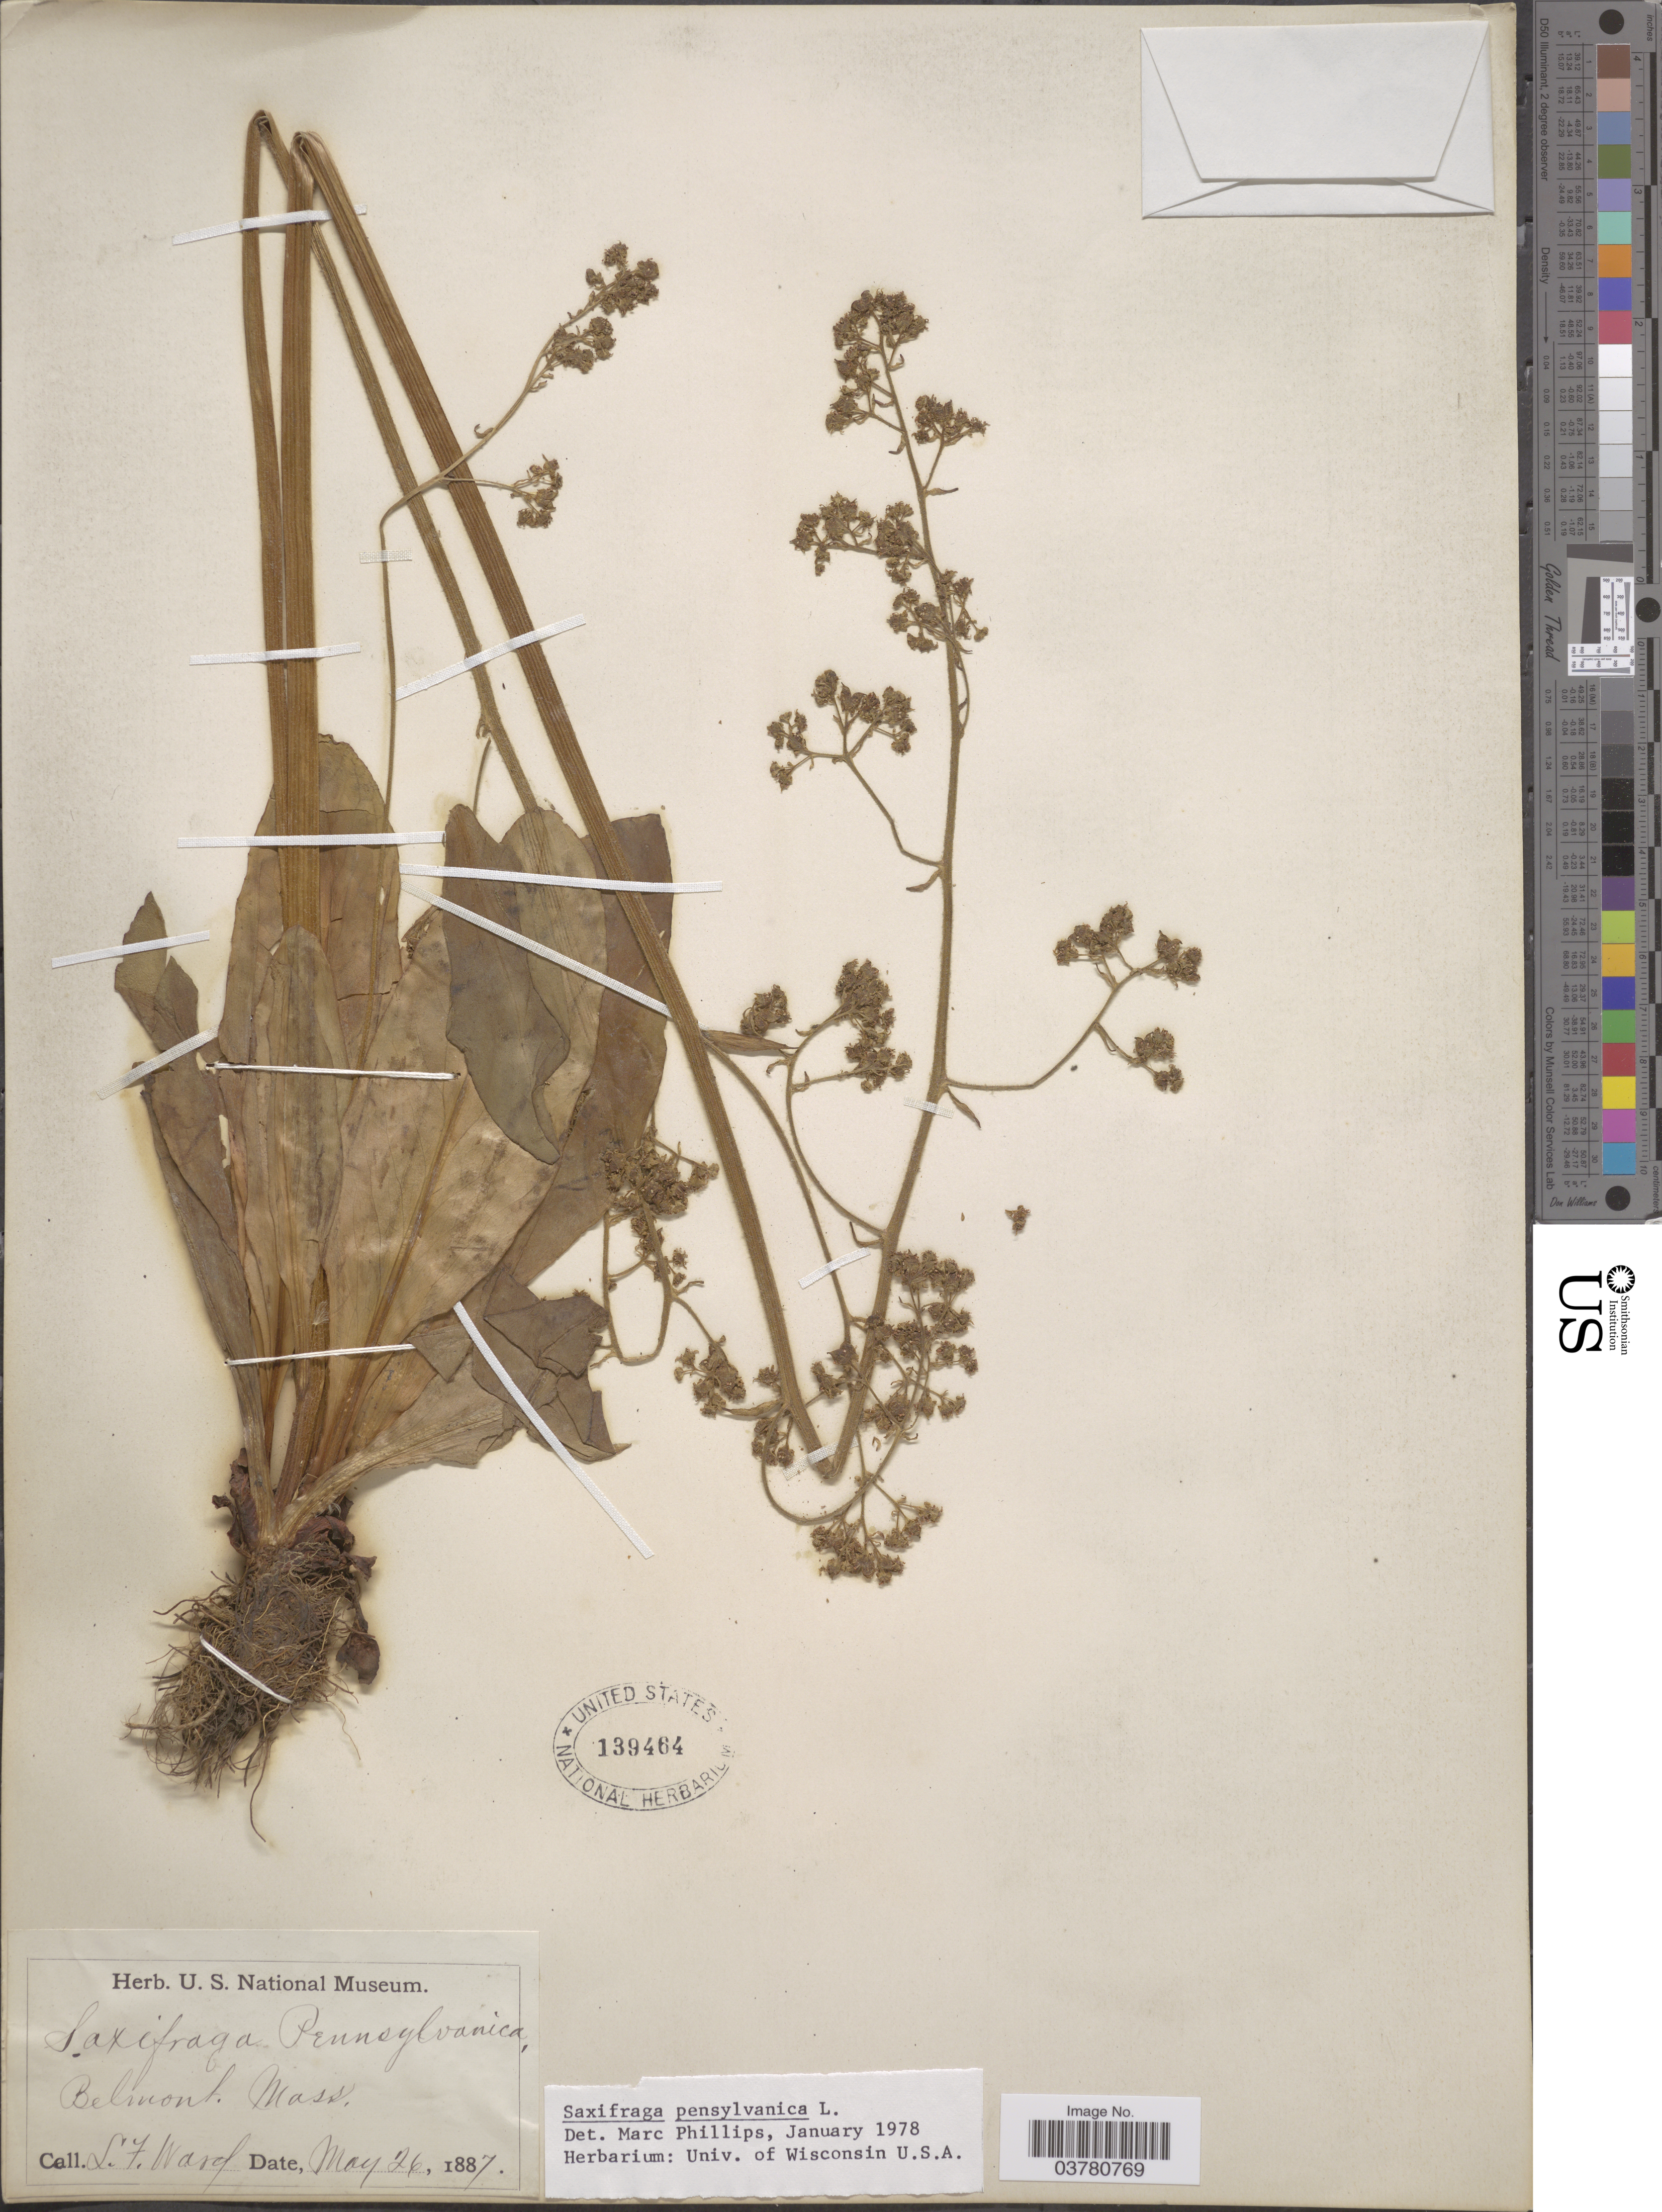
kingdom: Plantae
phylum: Tracheophyta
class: Magnoliopsida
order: Saxifragales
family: Saxifragaceae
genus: Micranthes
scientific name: Micranthes pensylvanica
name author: (L.) Haw.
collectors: L. Ward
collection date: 1887-05-26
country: United States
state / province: Massachusetts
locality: Belmont.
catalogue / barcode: US 139464